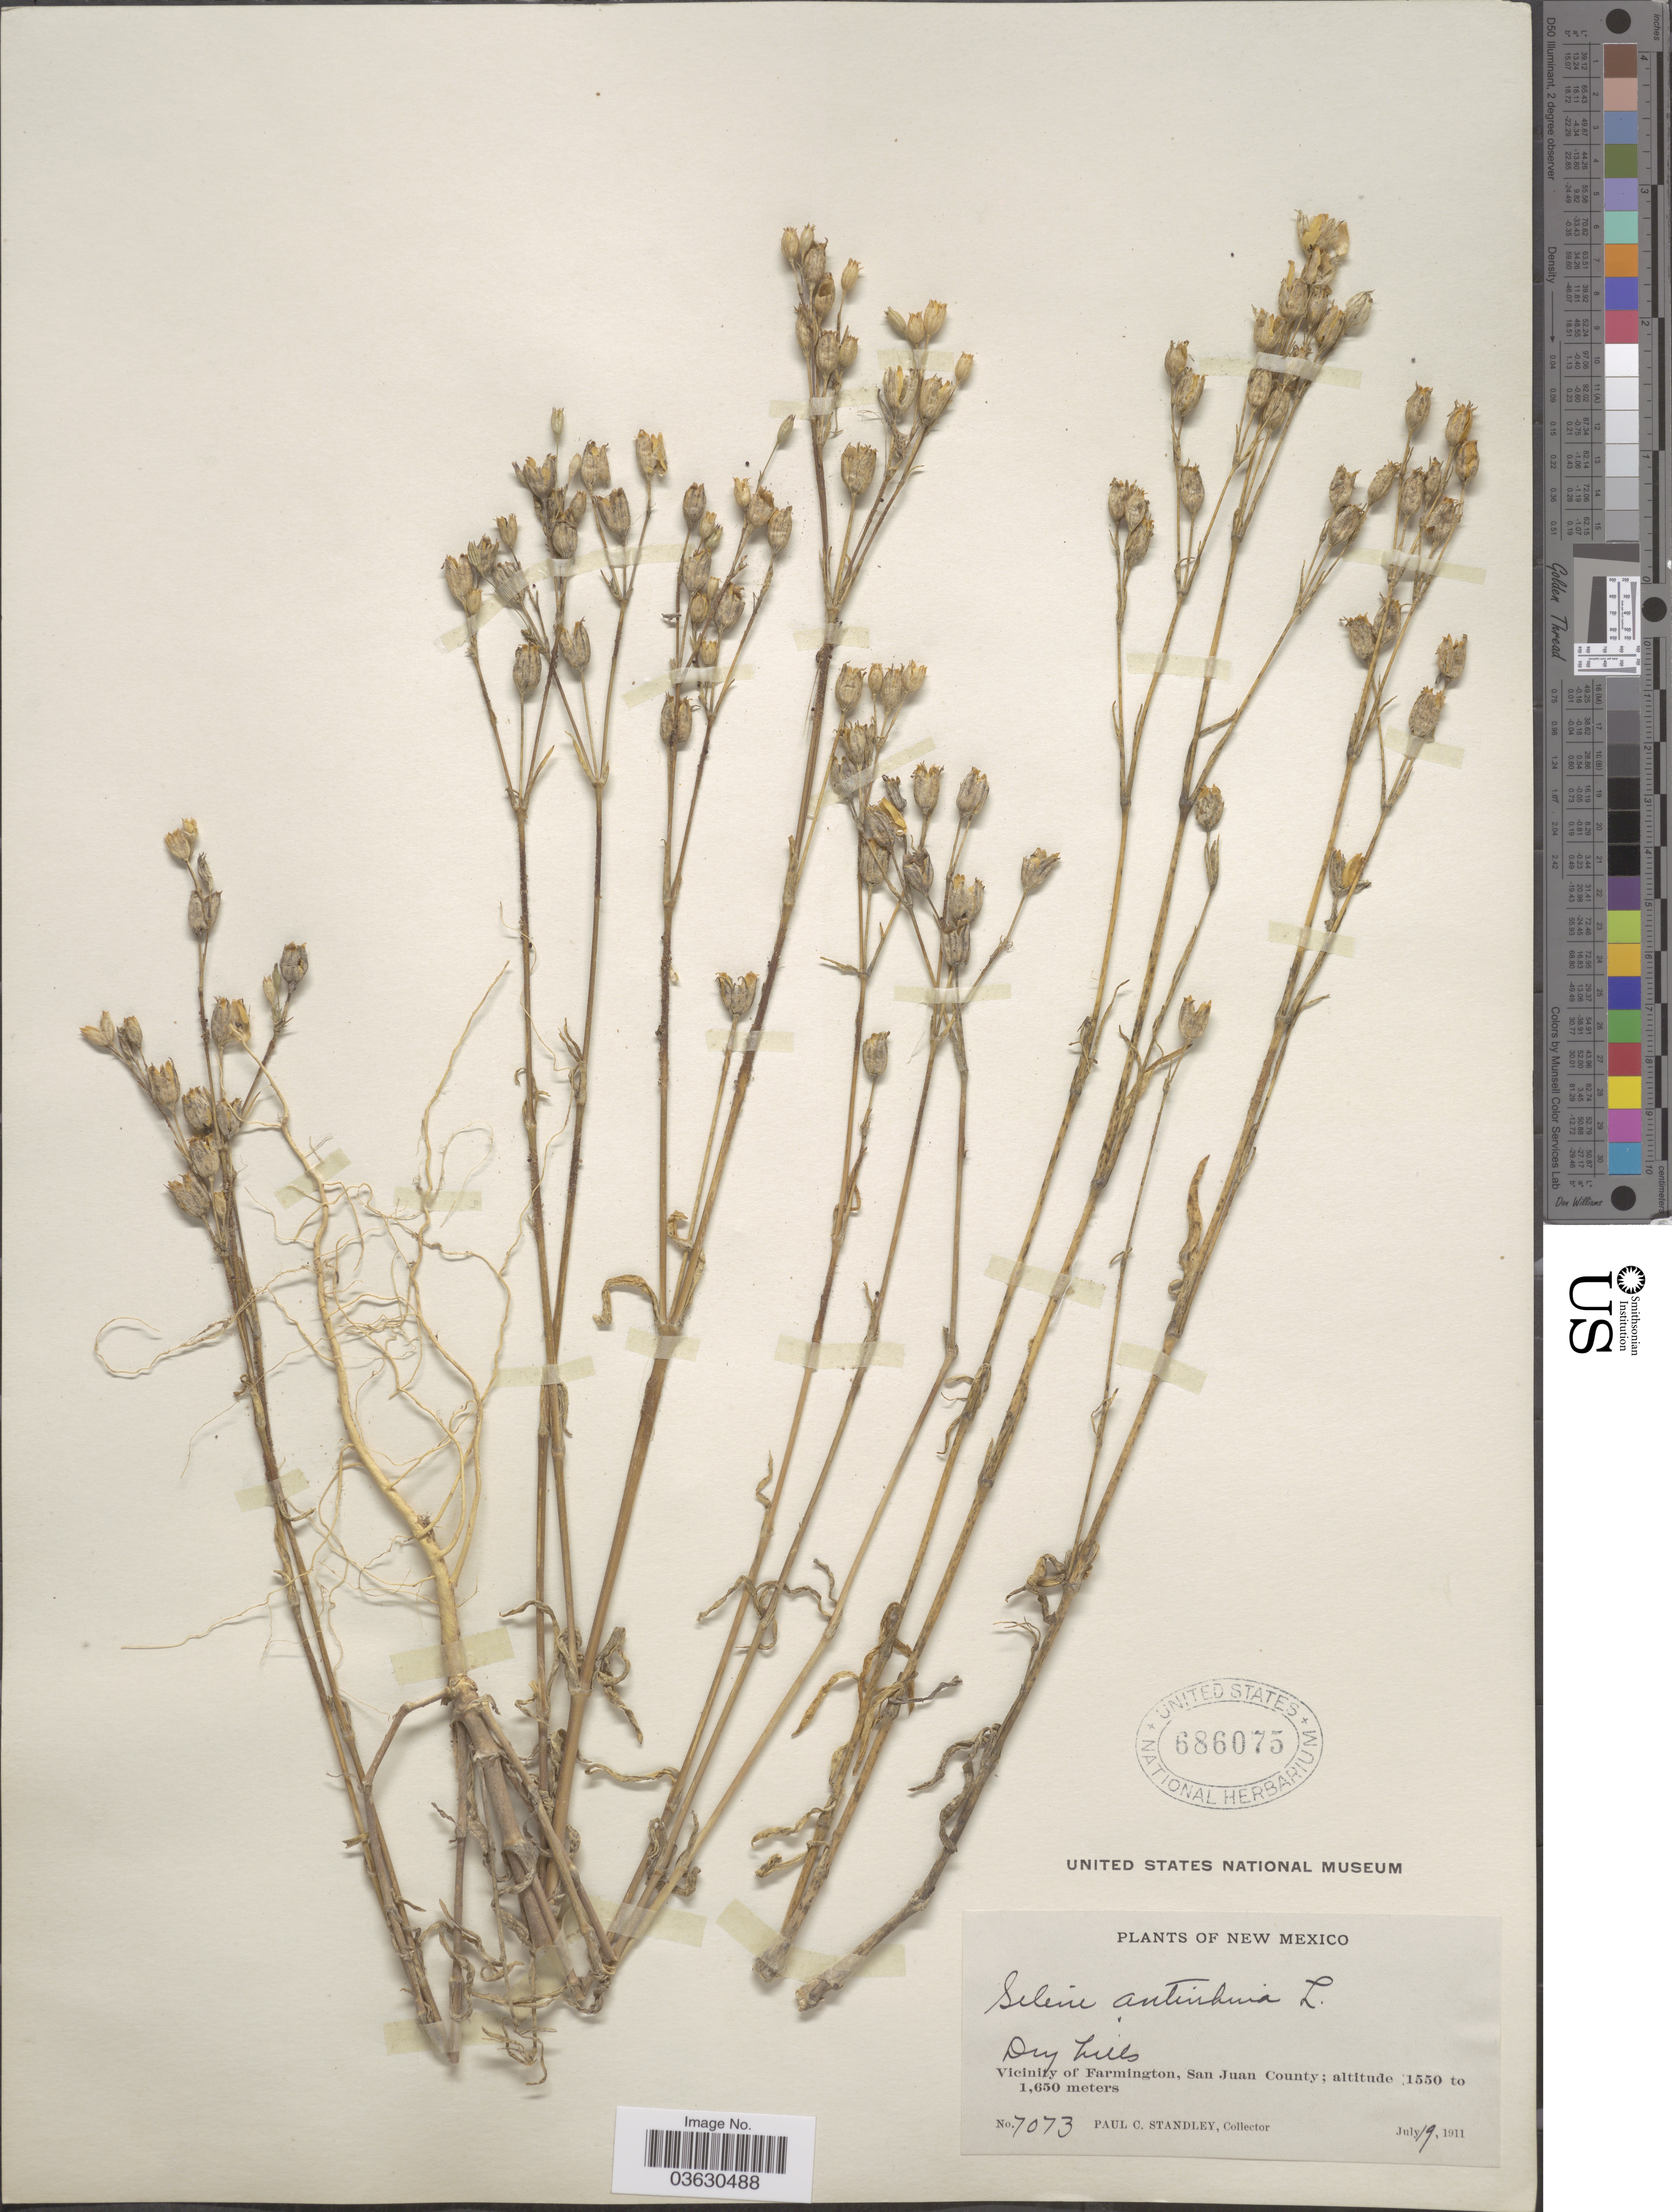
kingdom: Plantae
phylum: Tracheophyta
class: Magnoliopsida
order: Caryophyllales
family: Caryophyllaceae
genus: Silene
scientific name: Silene antirrhina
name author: L.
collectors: P. C. Standley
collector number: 7073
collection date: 1911-07-19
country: United States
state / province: New Mexico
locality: Vicinity of Farmington, San Juan County.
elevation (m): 1550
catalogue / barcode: US 686075